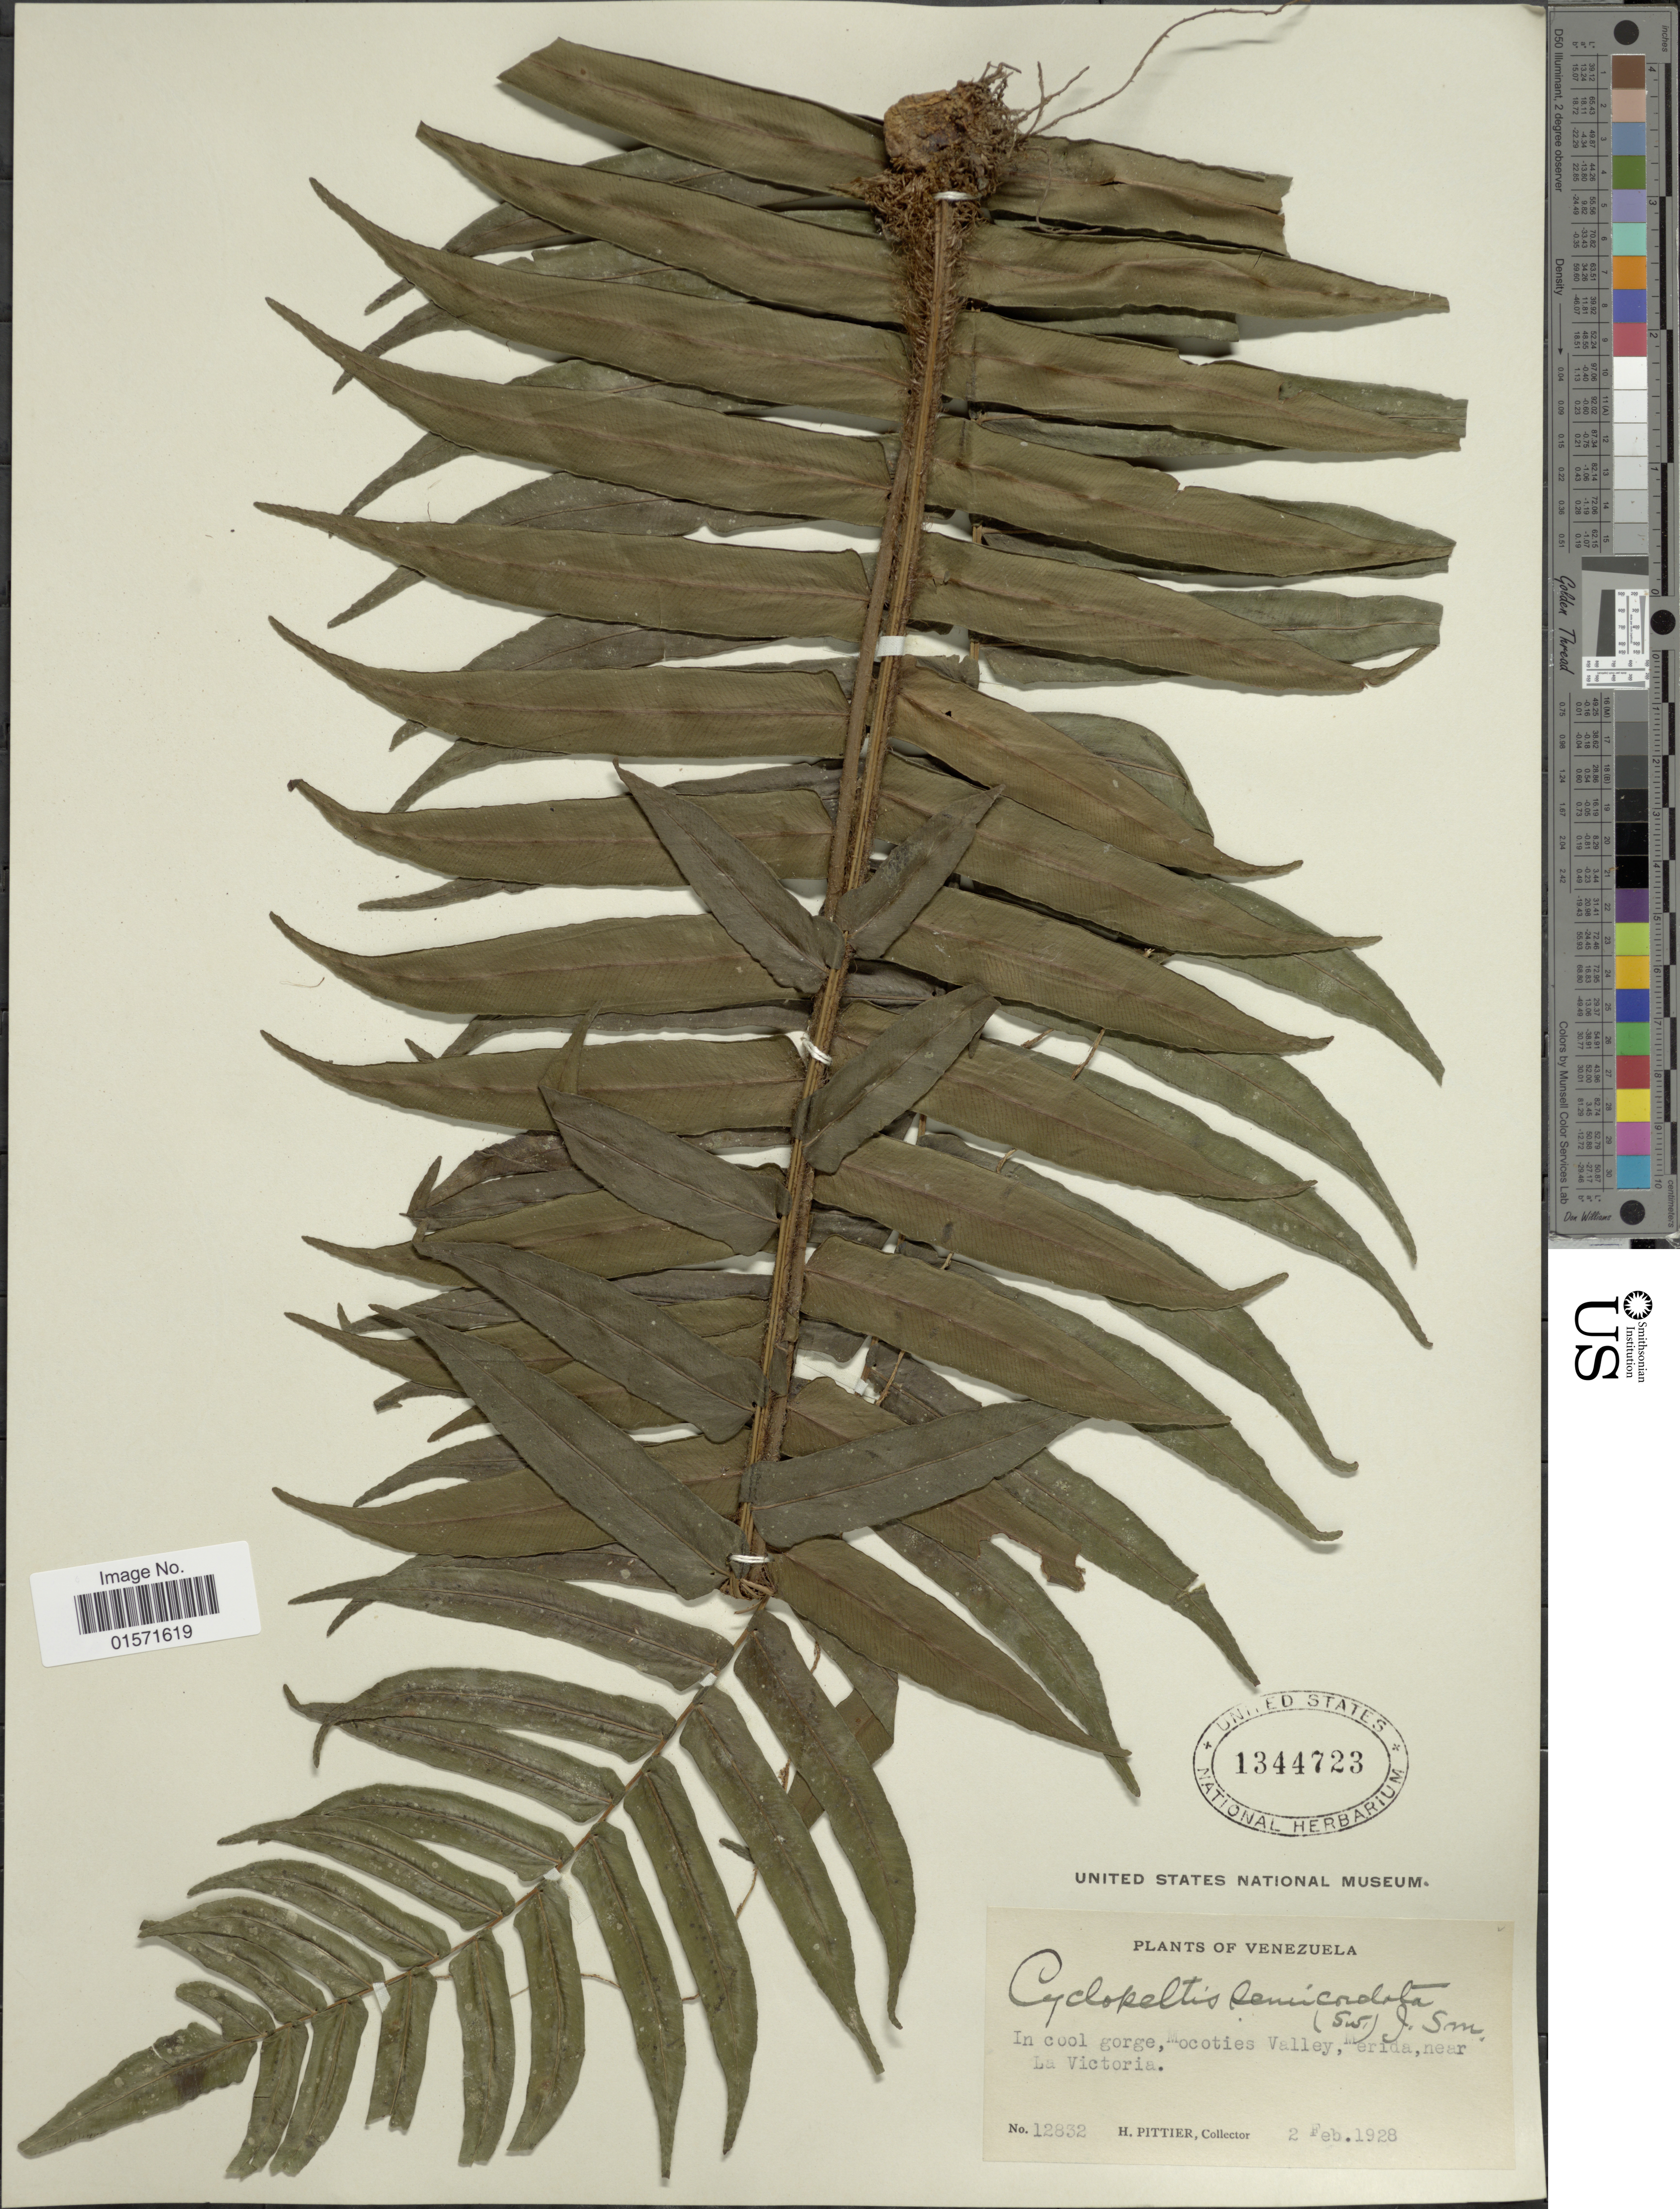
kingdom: Plantae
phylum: Tracheophyta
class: Polypodiopsida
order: Polypodiales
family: Lomariopsidaceae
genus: Cyclopeltis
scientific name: Cyclopeltis semicordata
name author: (Sw.) J. Sm.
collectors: H. F. Pittier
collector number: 12832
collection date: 1928-02-02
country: Venezuela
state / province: Mérida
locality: In cool gorge, Mocoties Valley, Merida, near La Victoria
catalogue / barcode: US 1344723